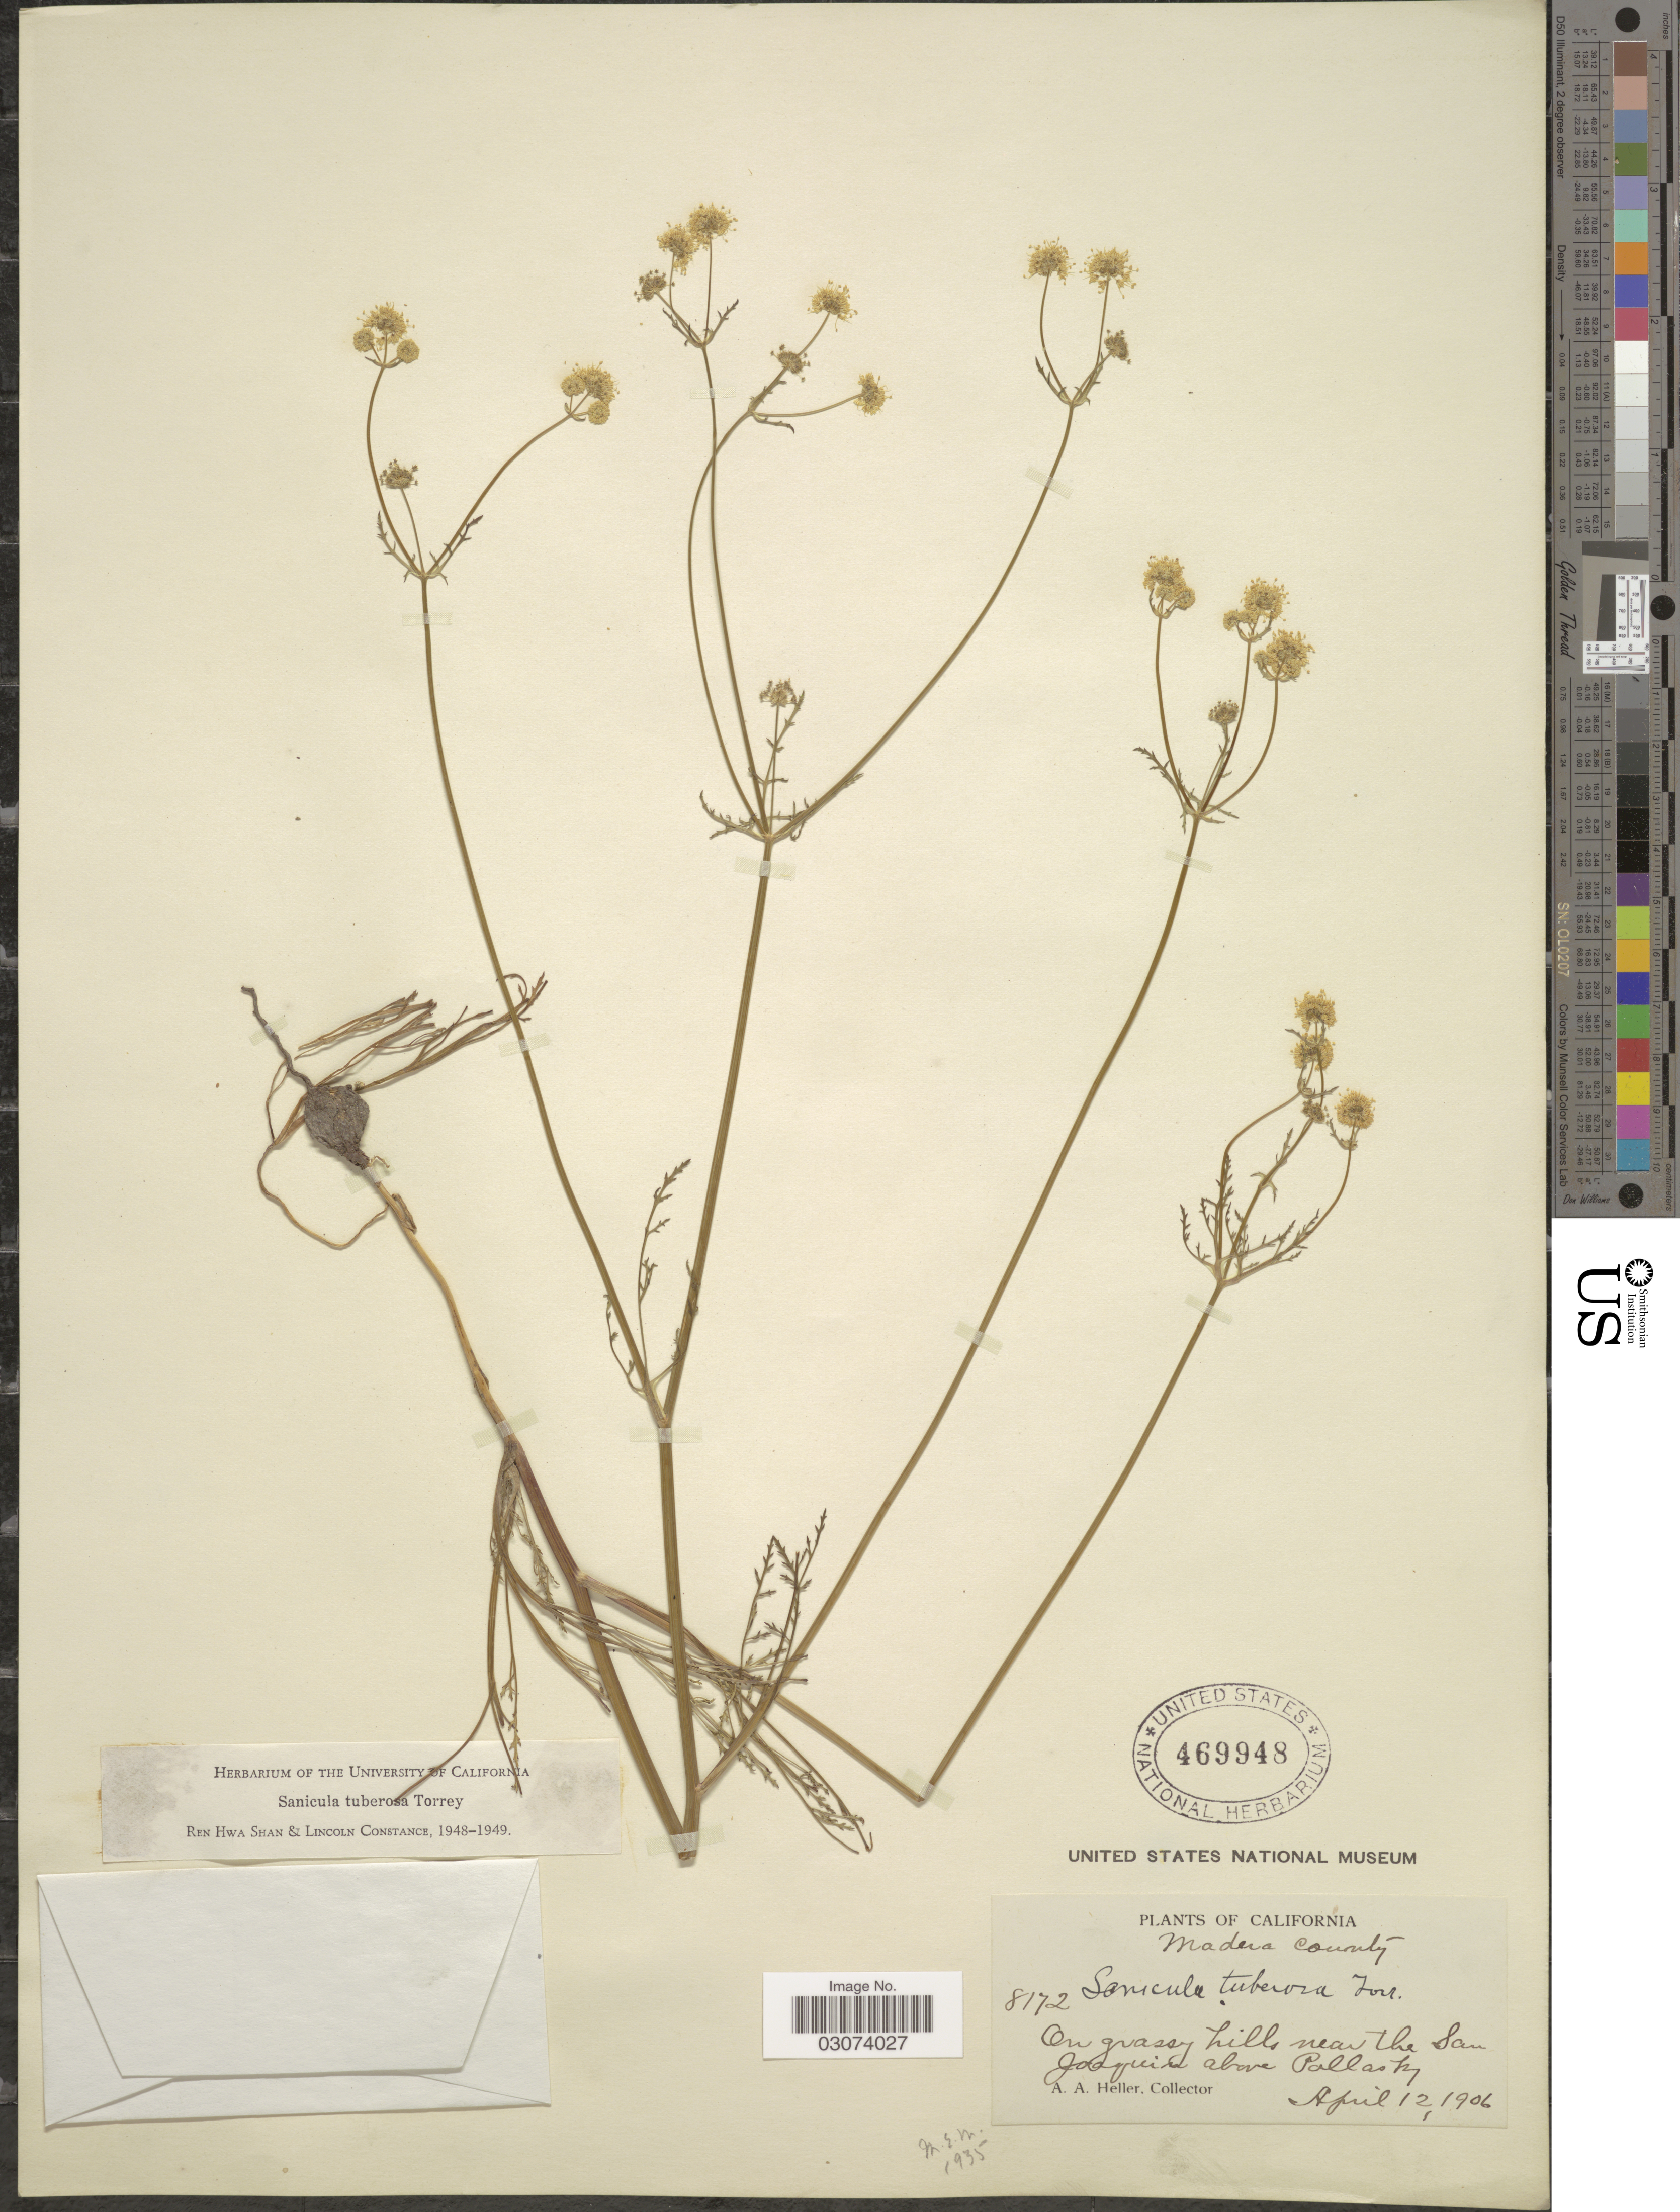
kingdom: Plantae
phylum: Tracheophyta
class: Magnoliopsida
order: Apiales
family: Apiaceae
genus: Sanicula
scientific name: Sanicula tuberosa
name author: Torr.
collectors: A. A. Heller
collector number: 8172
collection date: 1906-04-12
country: United States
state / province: California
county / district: Madera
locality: Madera County. On grassy hill near the San Joaqui above Pollasky.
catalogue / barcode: US 469948